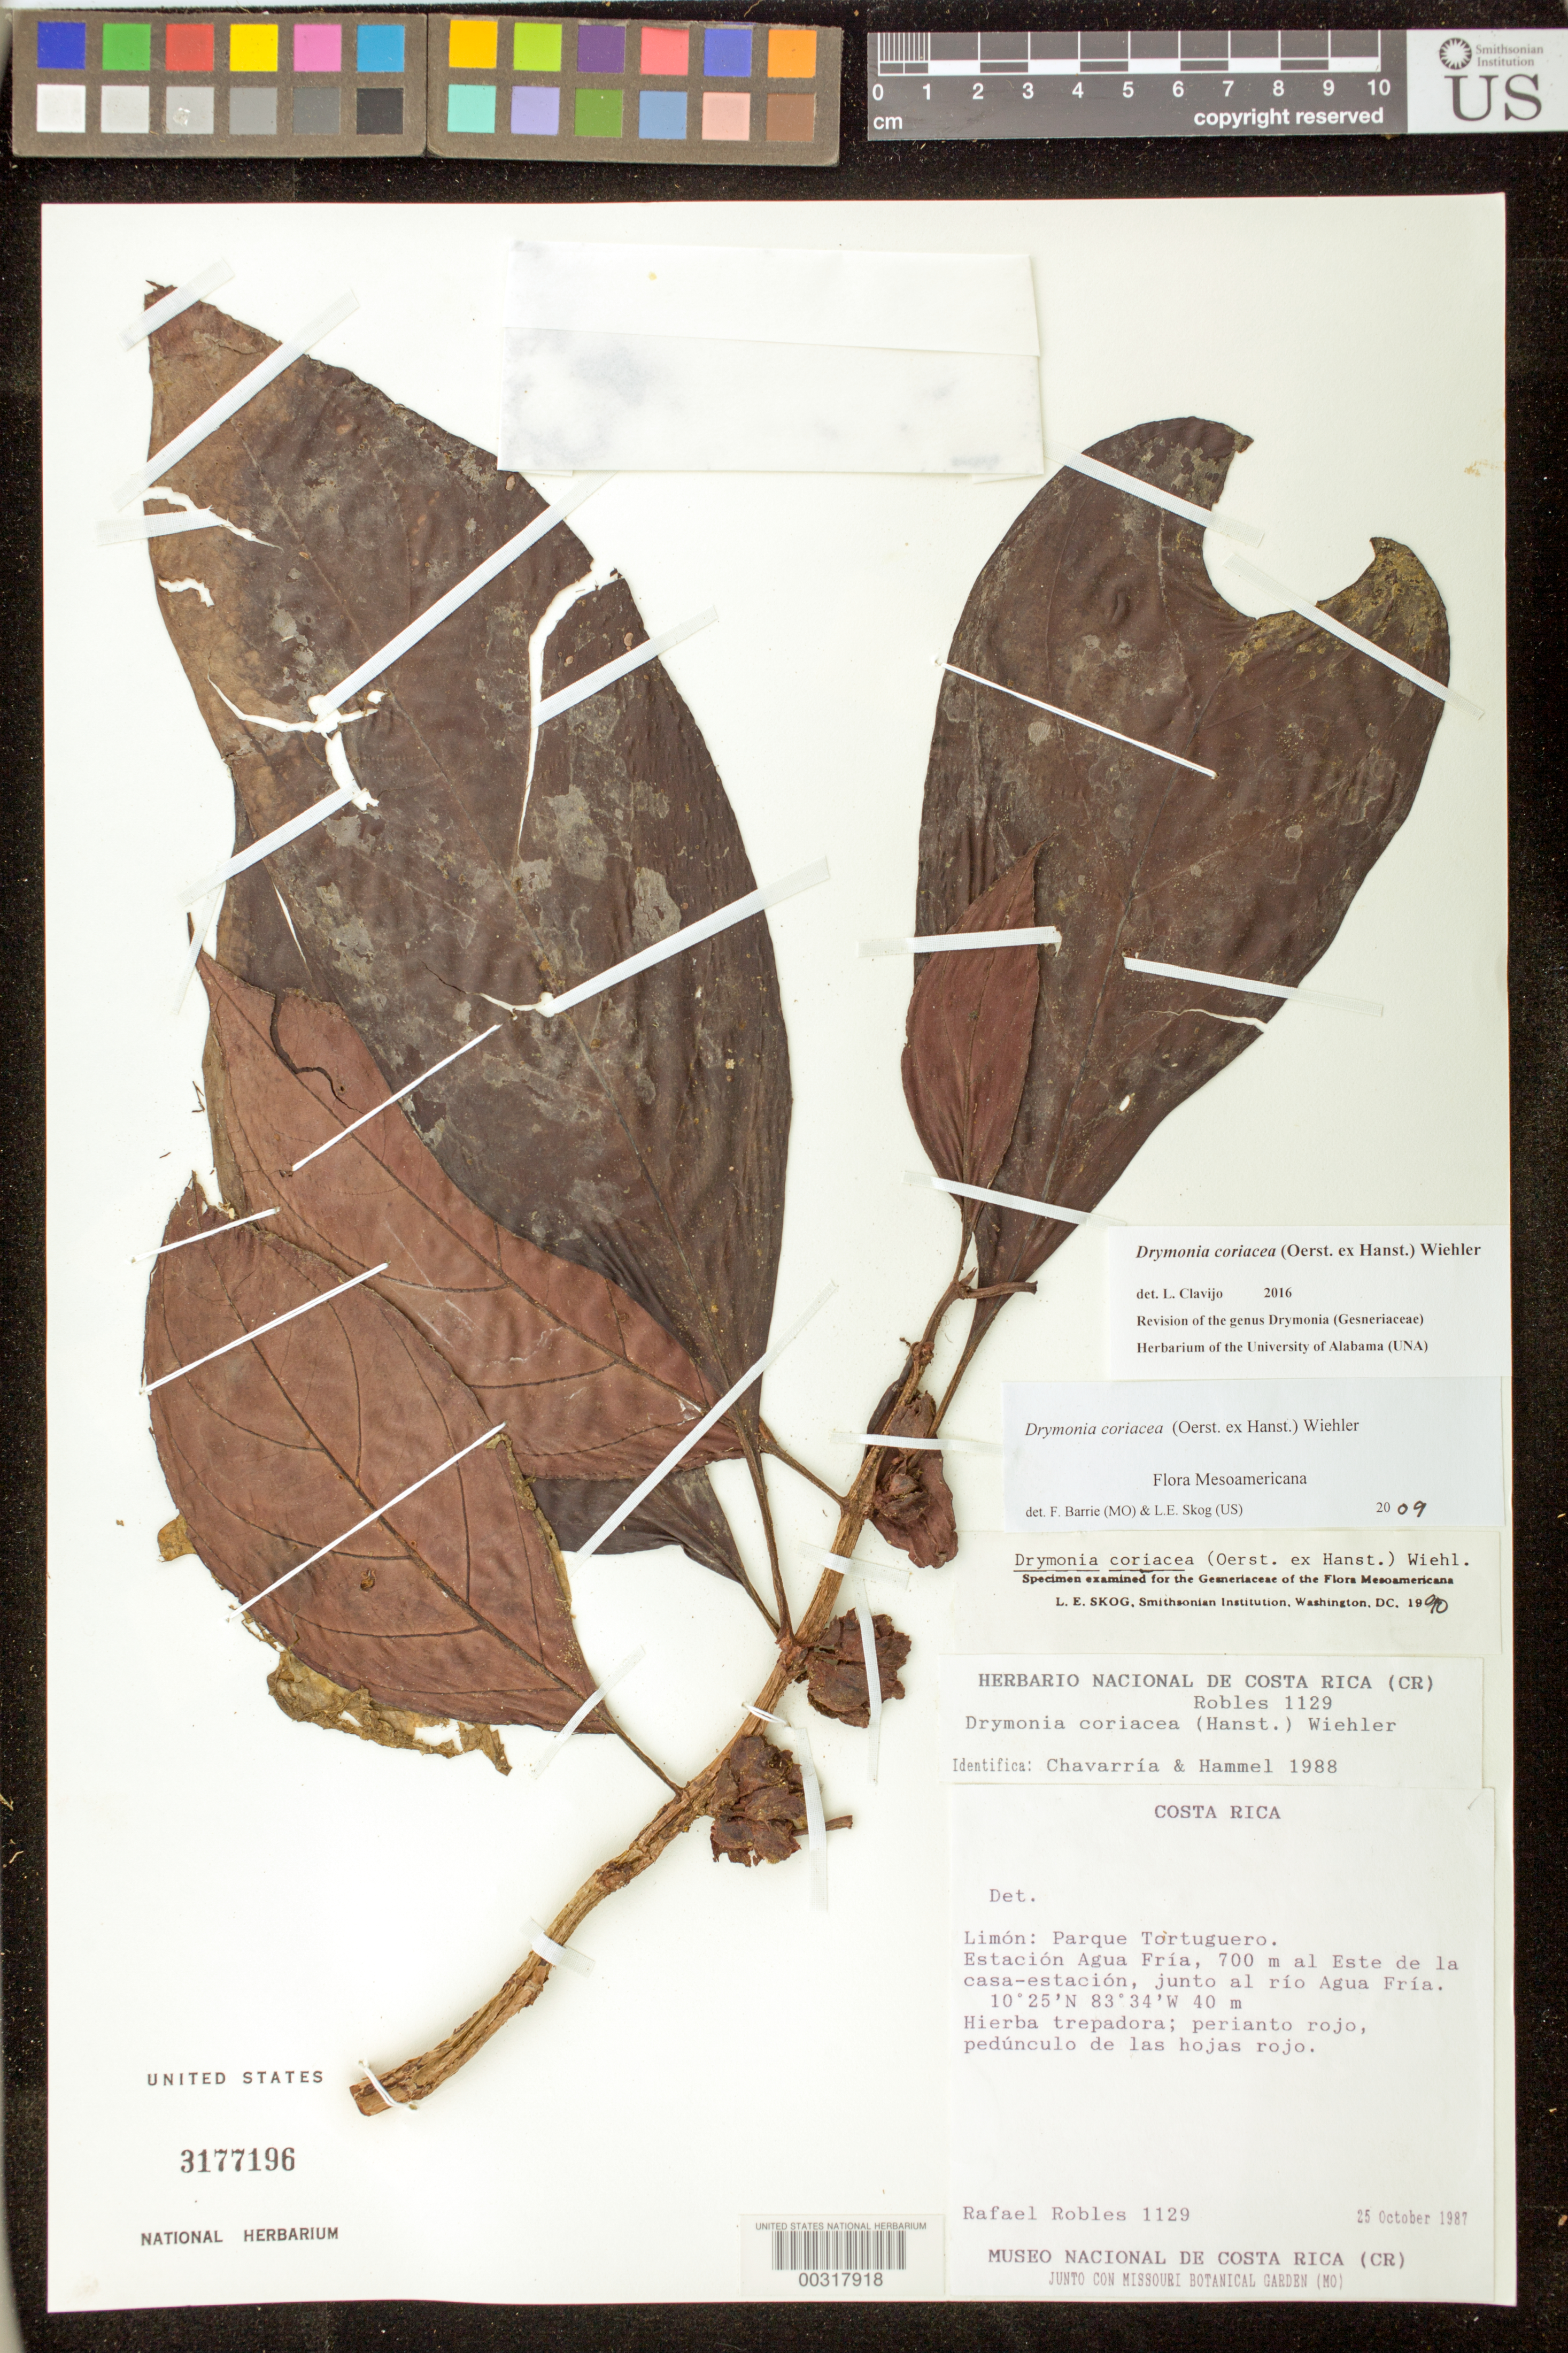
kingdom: Plantae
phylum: Tracheophyta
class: Magnoliopsida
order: Lamiales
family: Gesneriaceae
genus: Drymonia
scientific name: Drymonia coriacea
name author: (Oerst. ex Hanst.) Wiehler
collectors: R. Robles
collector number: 1129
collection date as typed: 25 Oct 1987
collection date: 1987-10-25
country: Costa Rica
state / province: Limón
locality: Parque Tortuguero, Estacion Agua Fria, 700 m E of casa-estacion, junto al rio Agua Fria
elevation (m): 40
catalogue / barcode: US 3177196